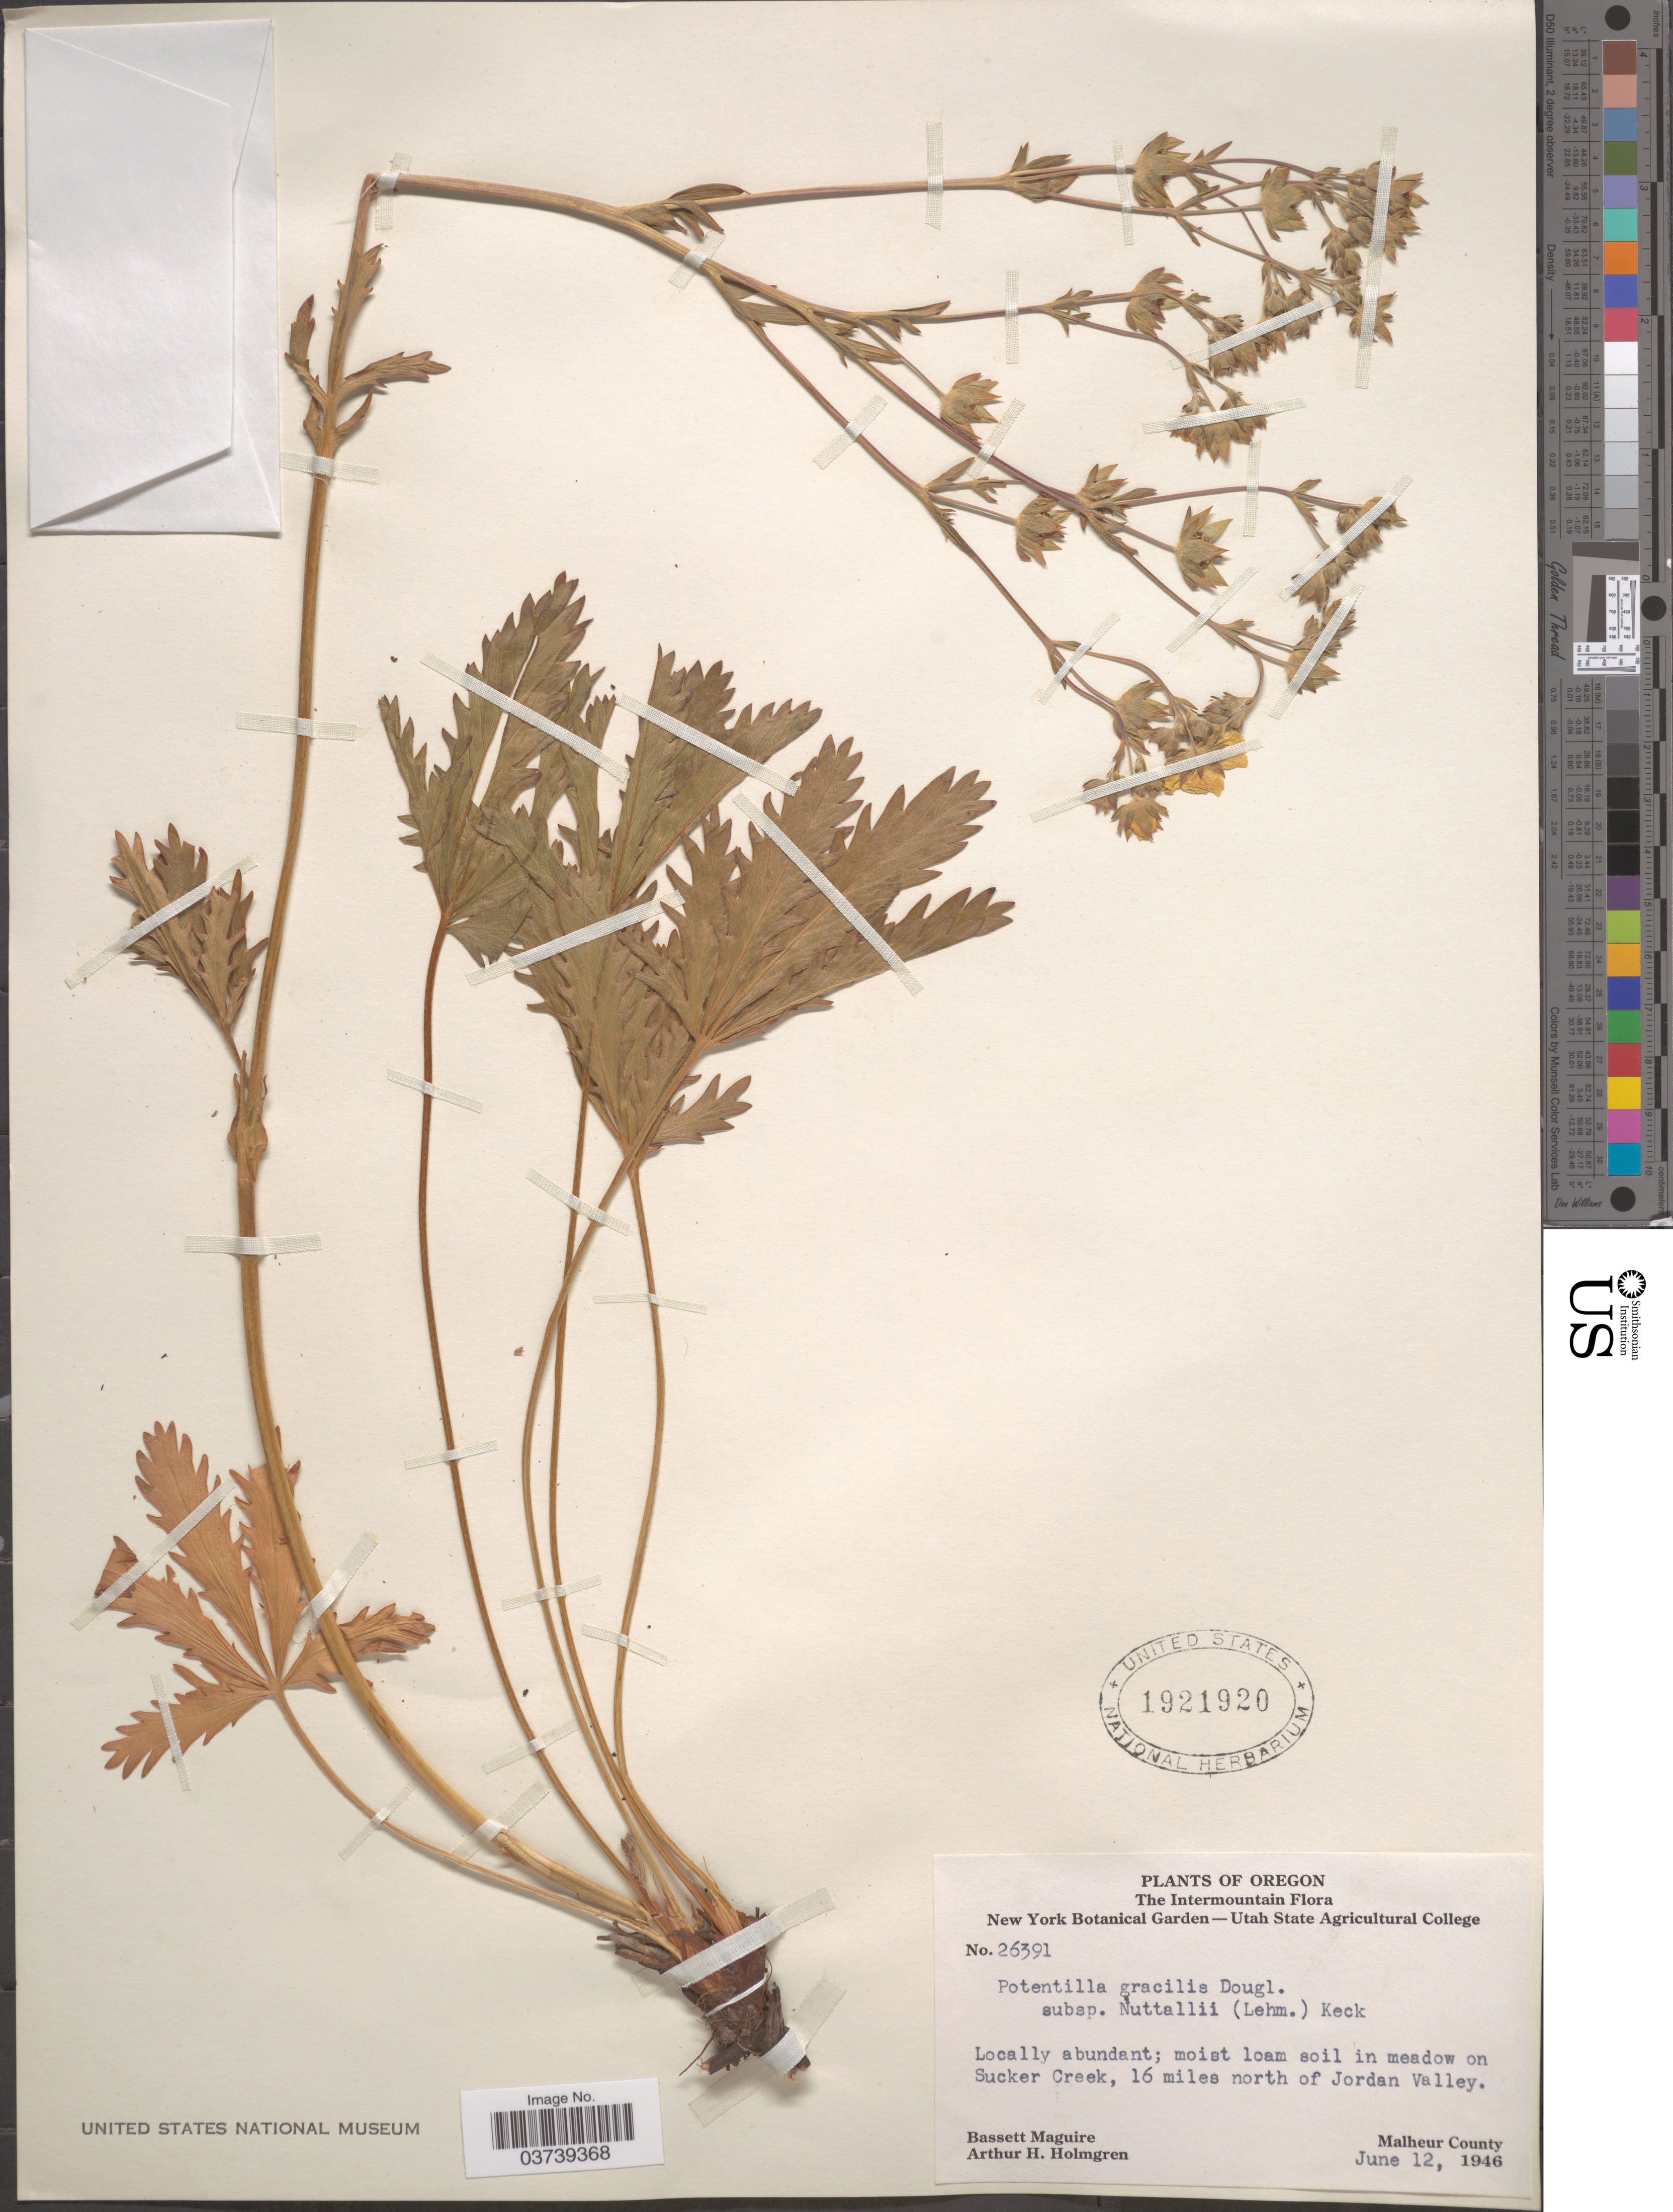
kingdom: Plantae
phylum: Tracheophyta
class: Magnoliopsida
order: Rosales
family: Rosaceae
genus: Potentilla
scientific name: Potentilla gracilis var. fastigiata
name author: (Nutt.) S. Watson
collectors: B. Maguire & A. H. Holmgren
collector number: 26391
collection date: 1946-06-12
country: United States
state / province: Oregon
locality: The Intermountain. Moist loam soil in meadow on Sucker Creek, 16 miles north of Jordan Valley. Malheur County.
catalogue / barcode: US 1921920